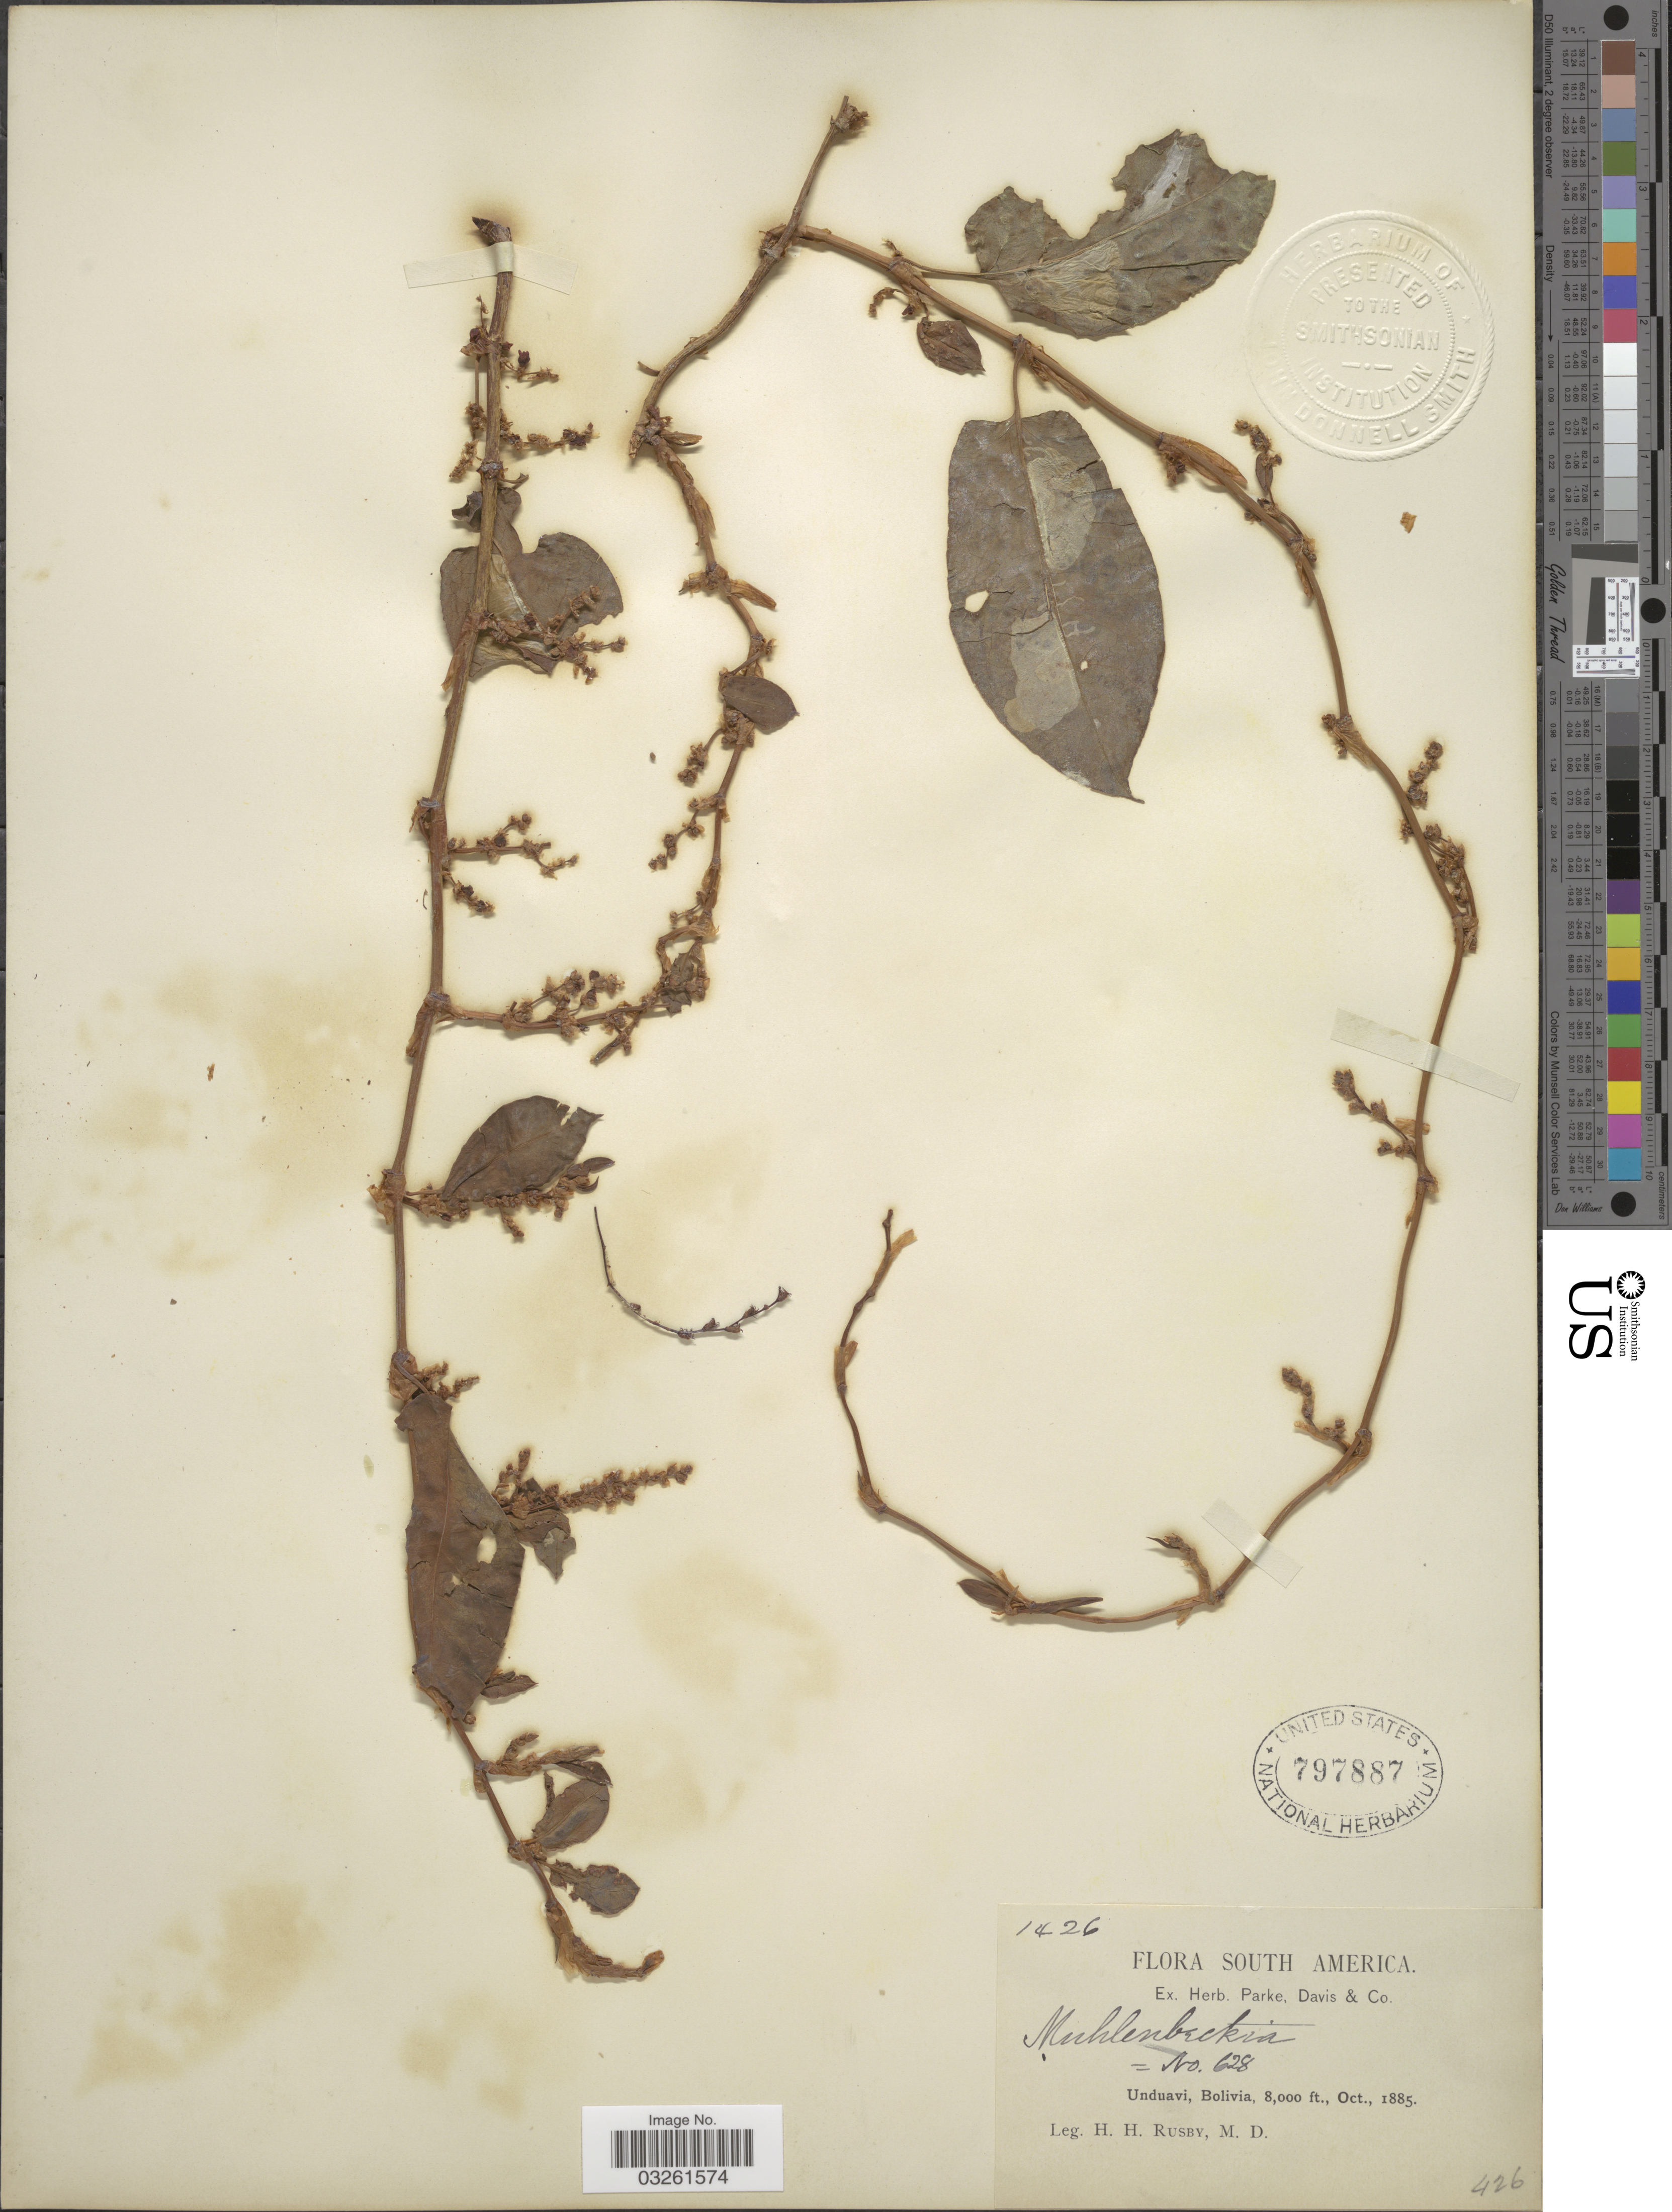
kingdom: Plantae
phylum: Tracheophyta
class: Magnoliopsida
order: Caryophyllales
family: Polygonaceae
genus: Muehlenbeckia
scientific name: Muehlenbeckia tamnifolia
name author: (Kunth) Meisn.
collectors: H. H. Rusby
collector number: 628/1426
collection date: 1885-10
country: Bolivia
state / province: La Paz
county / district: Nor Yungas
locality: Unduavi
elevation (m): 2438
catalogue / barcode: US 797887